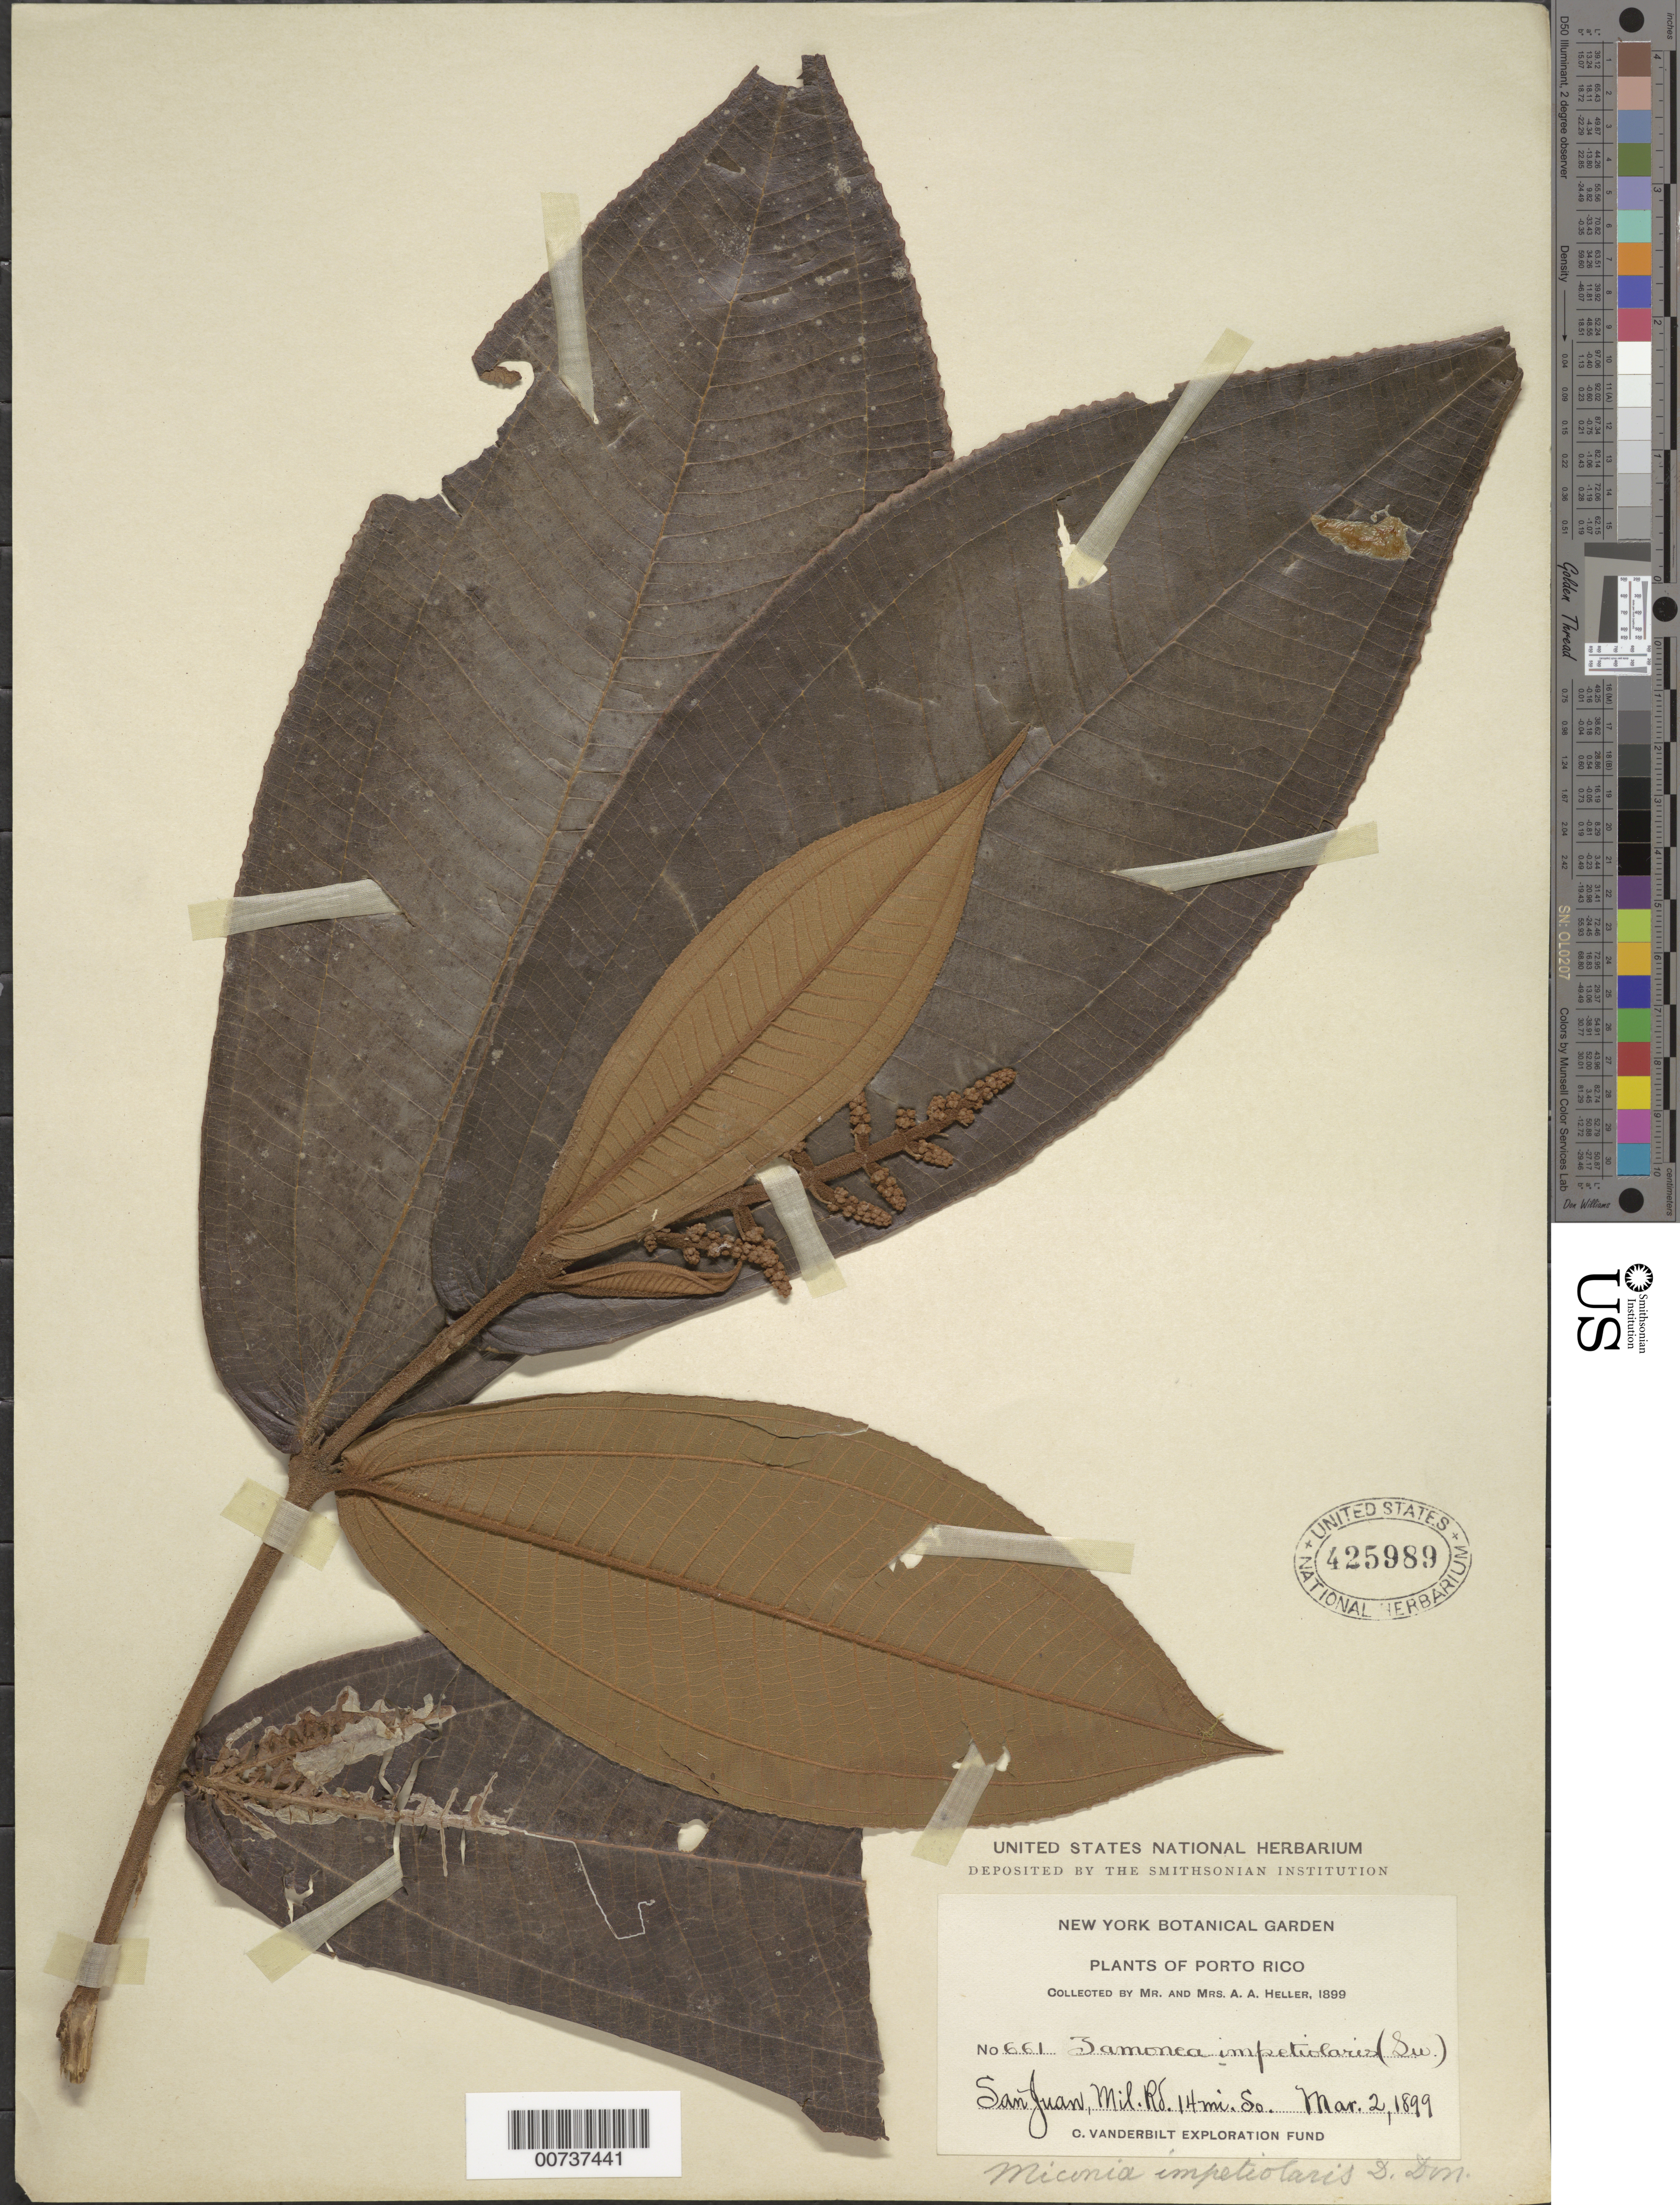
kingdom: Plantae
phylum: Tracheophyta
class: Magnoliopsida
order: Myrtales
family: Melastomataceae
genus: Miconia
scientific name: Miconia impetiolaris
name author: (Sw.) D. Don ex DC.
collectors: A. A. Heller & E. G. Heller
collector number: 661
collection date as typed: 02 Mar 1899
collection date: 1899-03-02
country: Puerto Rico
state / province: San Juan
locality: San Juan, Mil. Rd. 14 miles South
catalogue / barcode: US 425989